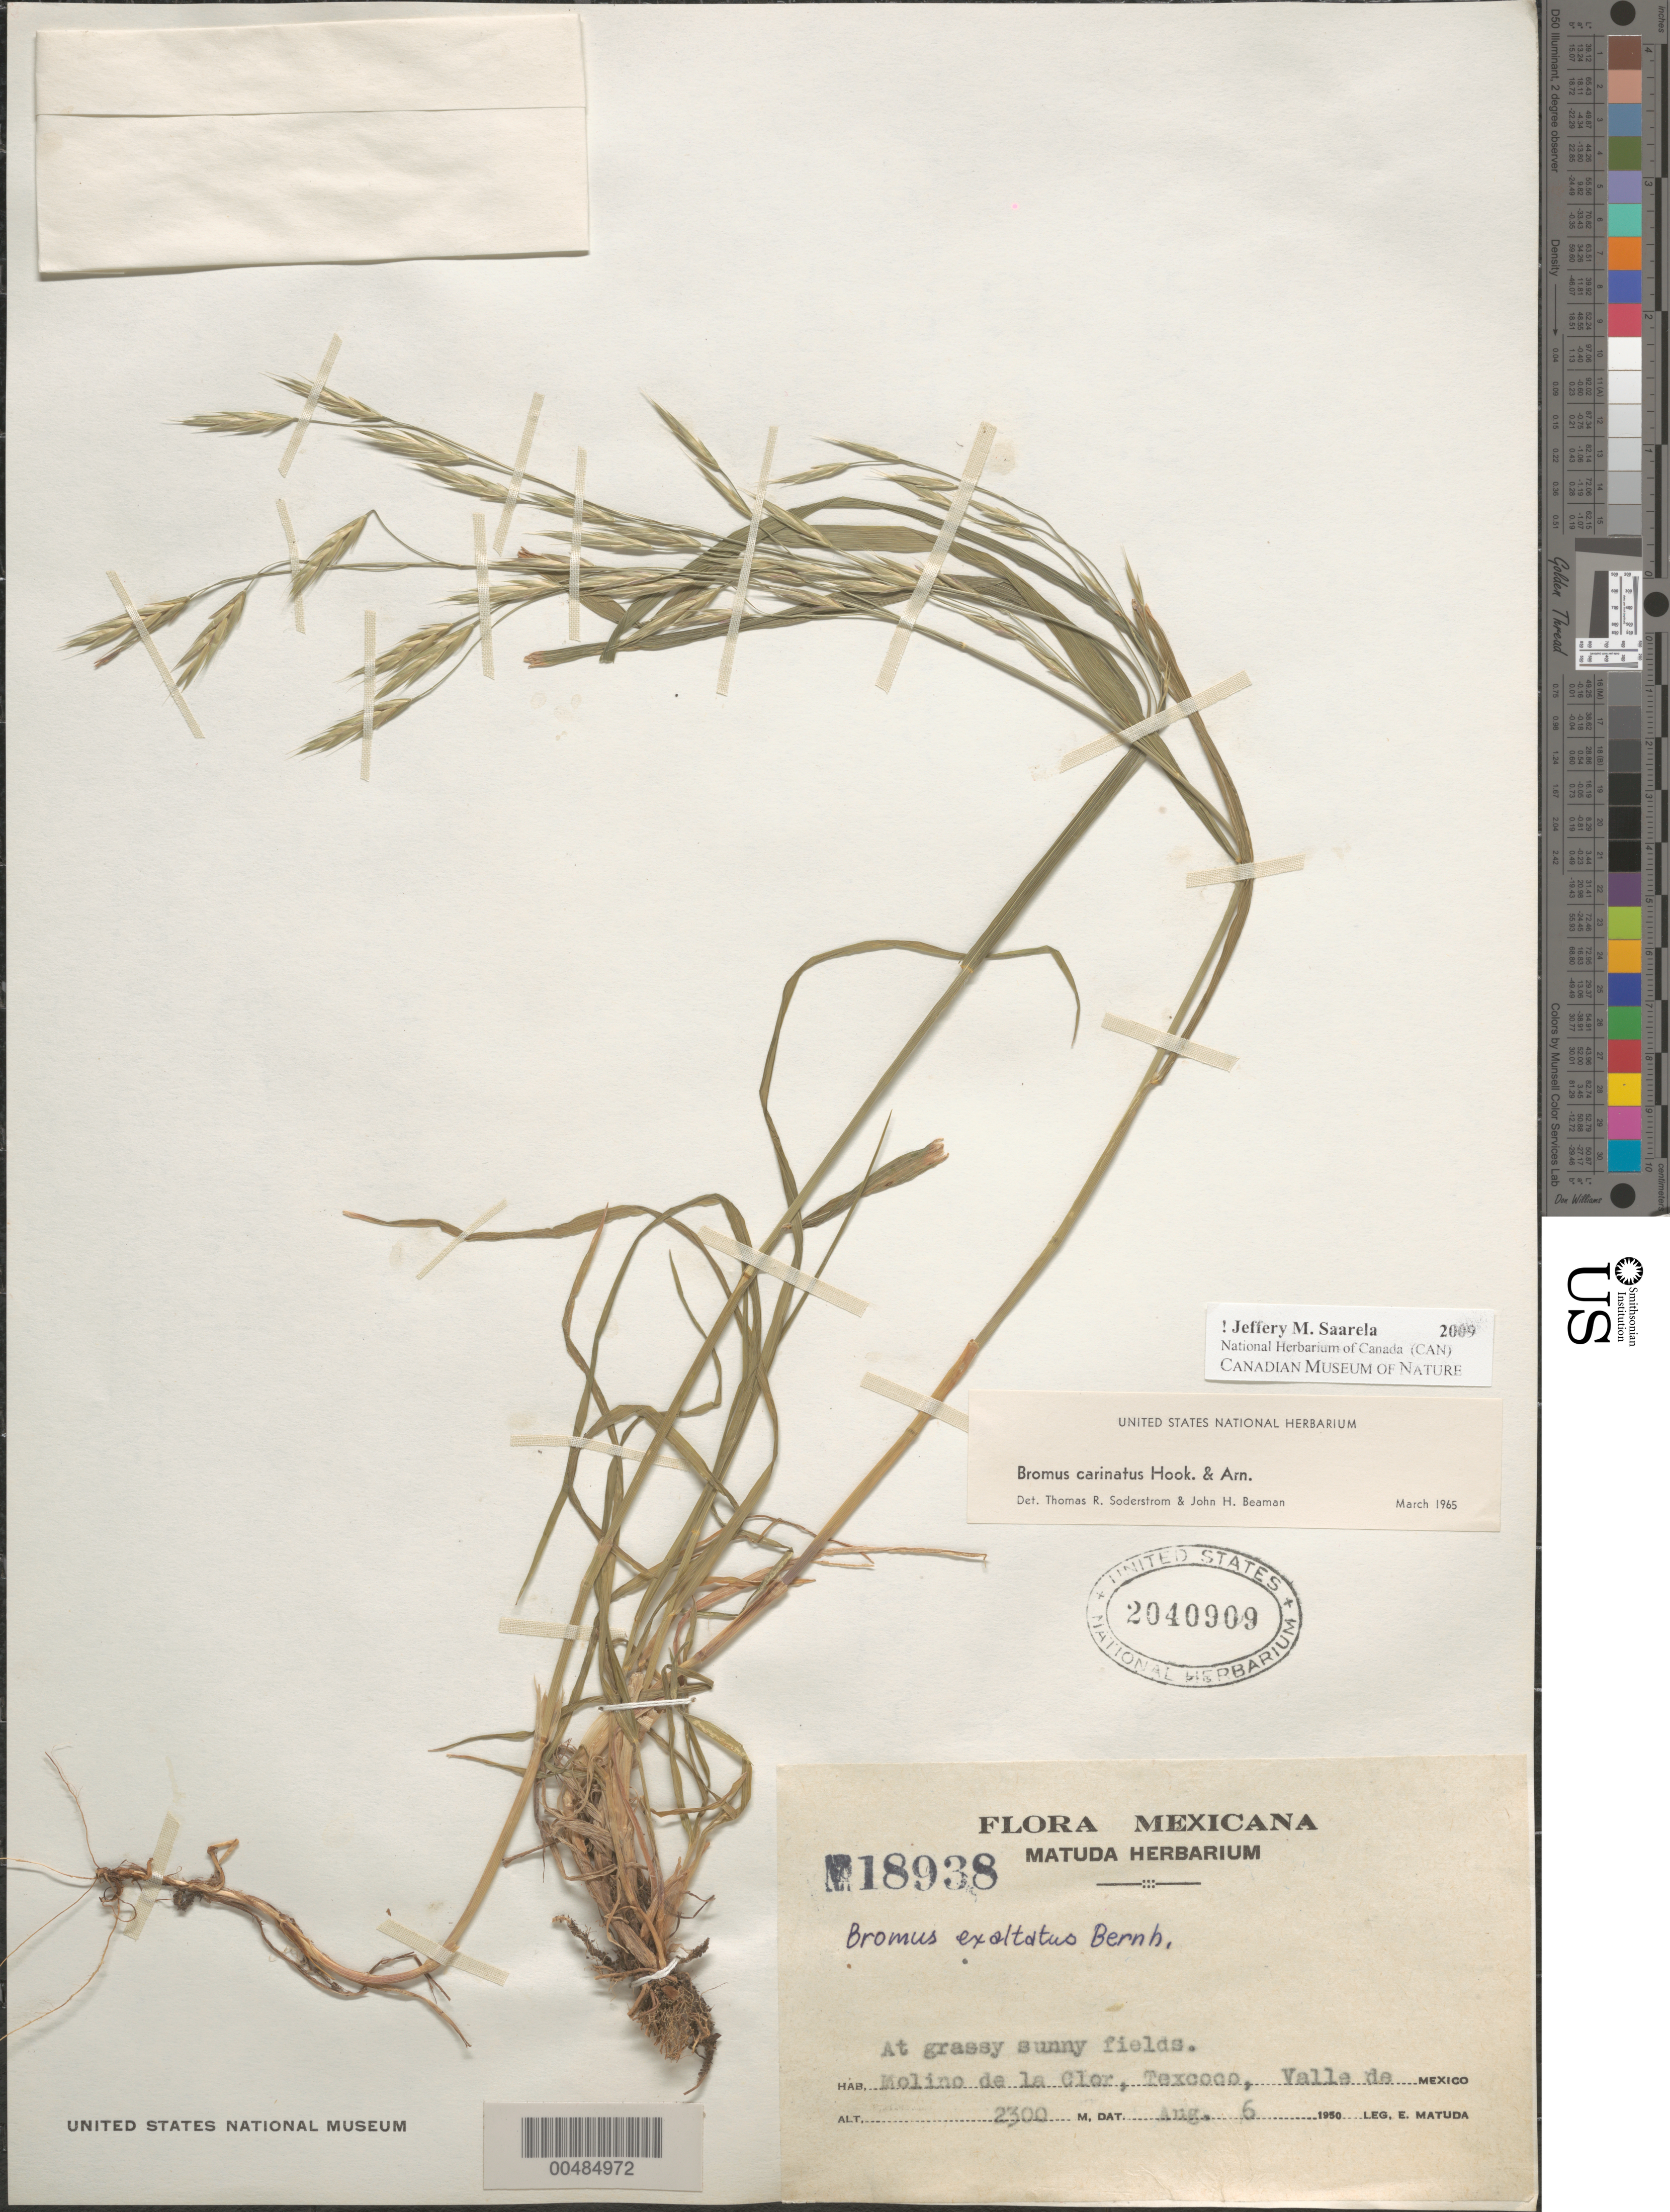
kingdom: Plantae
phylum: Tracheophyta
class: Liliopsida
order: Poales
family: Poaceae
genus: Bromus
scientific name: Bromus carinatus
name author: Hook. & Arn.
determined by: Soderstrom, T. R.; Beaman, J. H.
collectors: E. Matuda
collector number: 18938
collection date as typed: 6 Aug 1950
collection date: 1950-08-06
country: Mexico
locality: Molina de la Clor, Texcoco, Valle de Mexico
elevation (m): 2300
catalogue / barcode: US 2040909